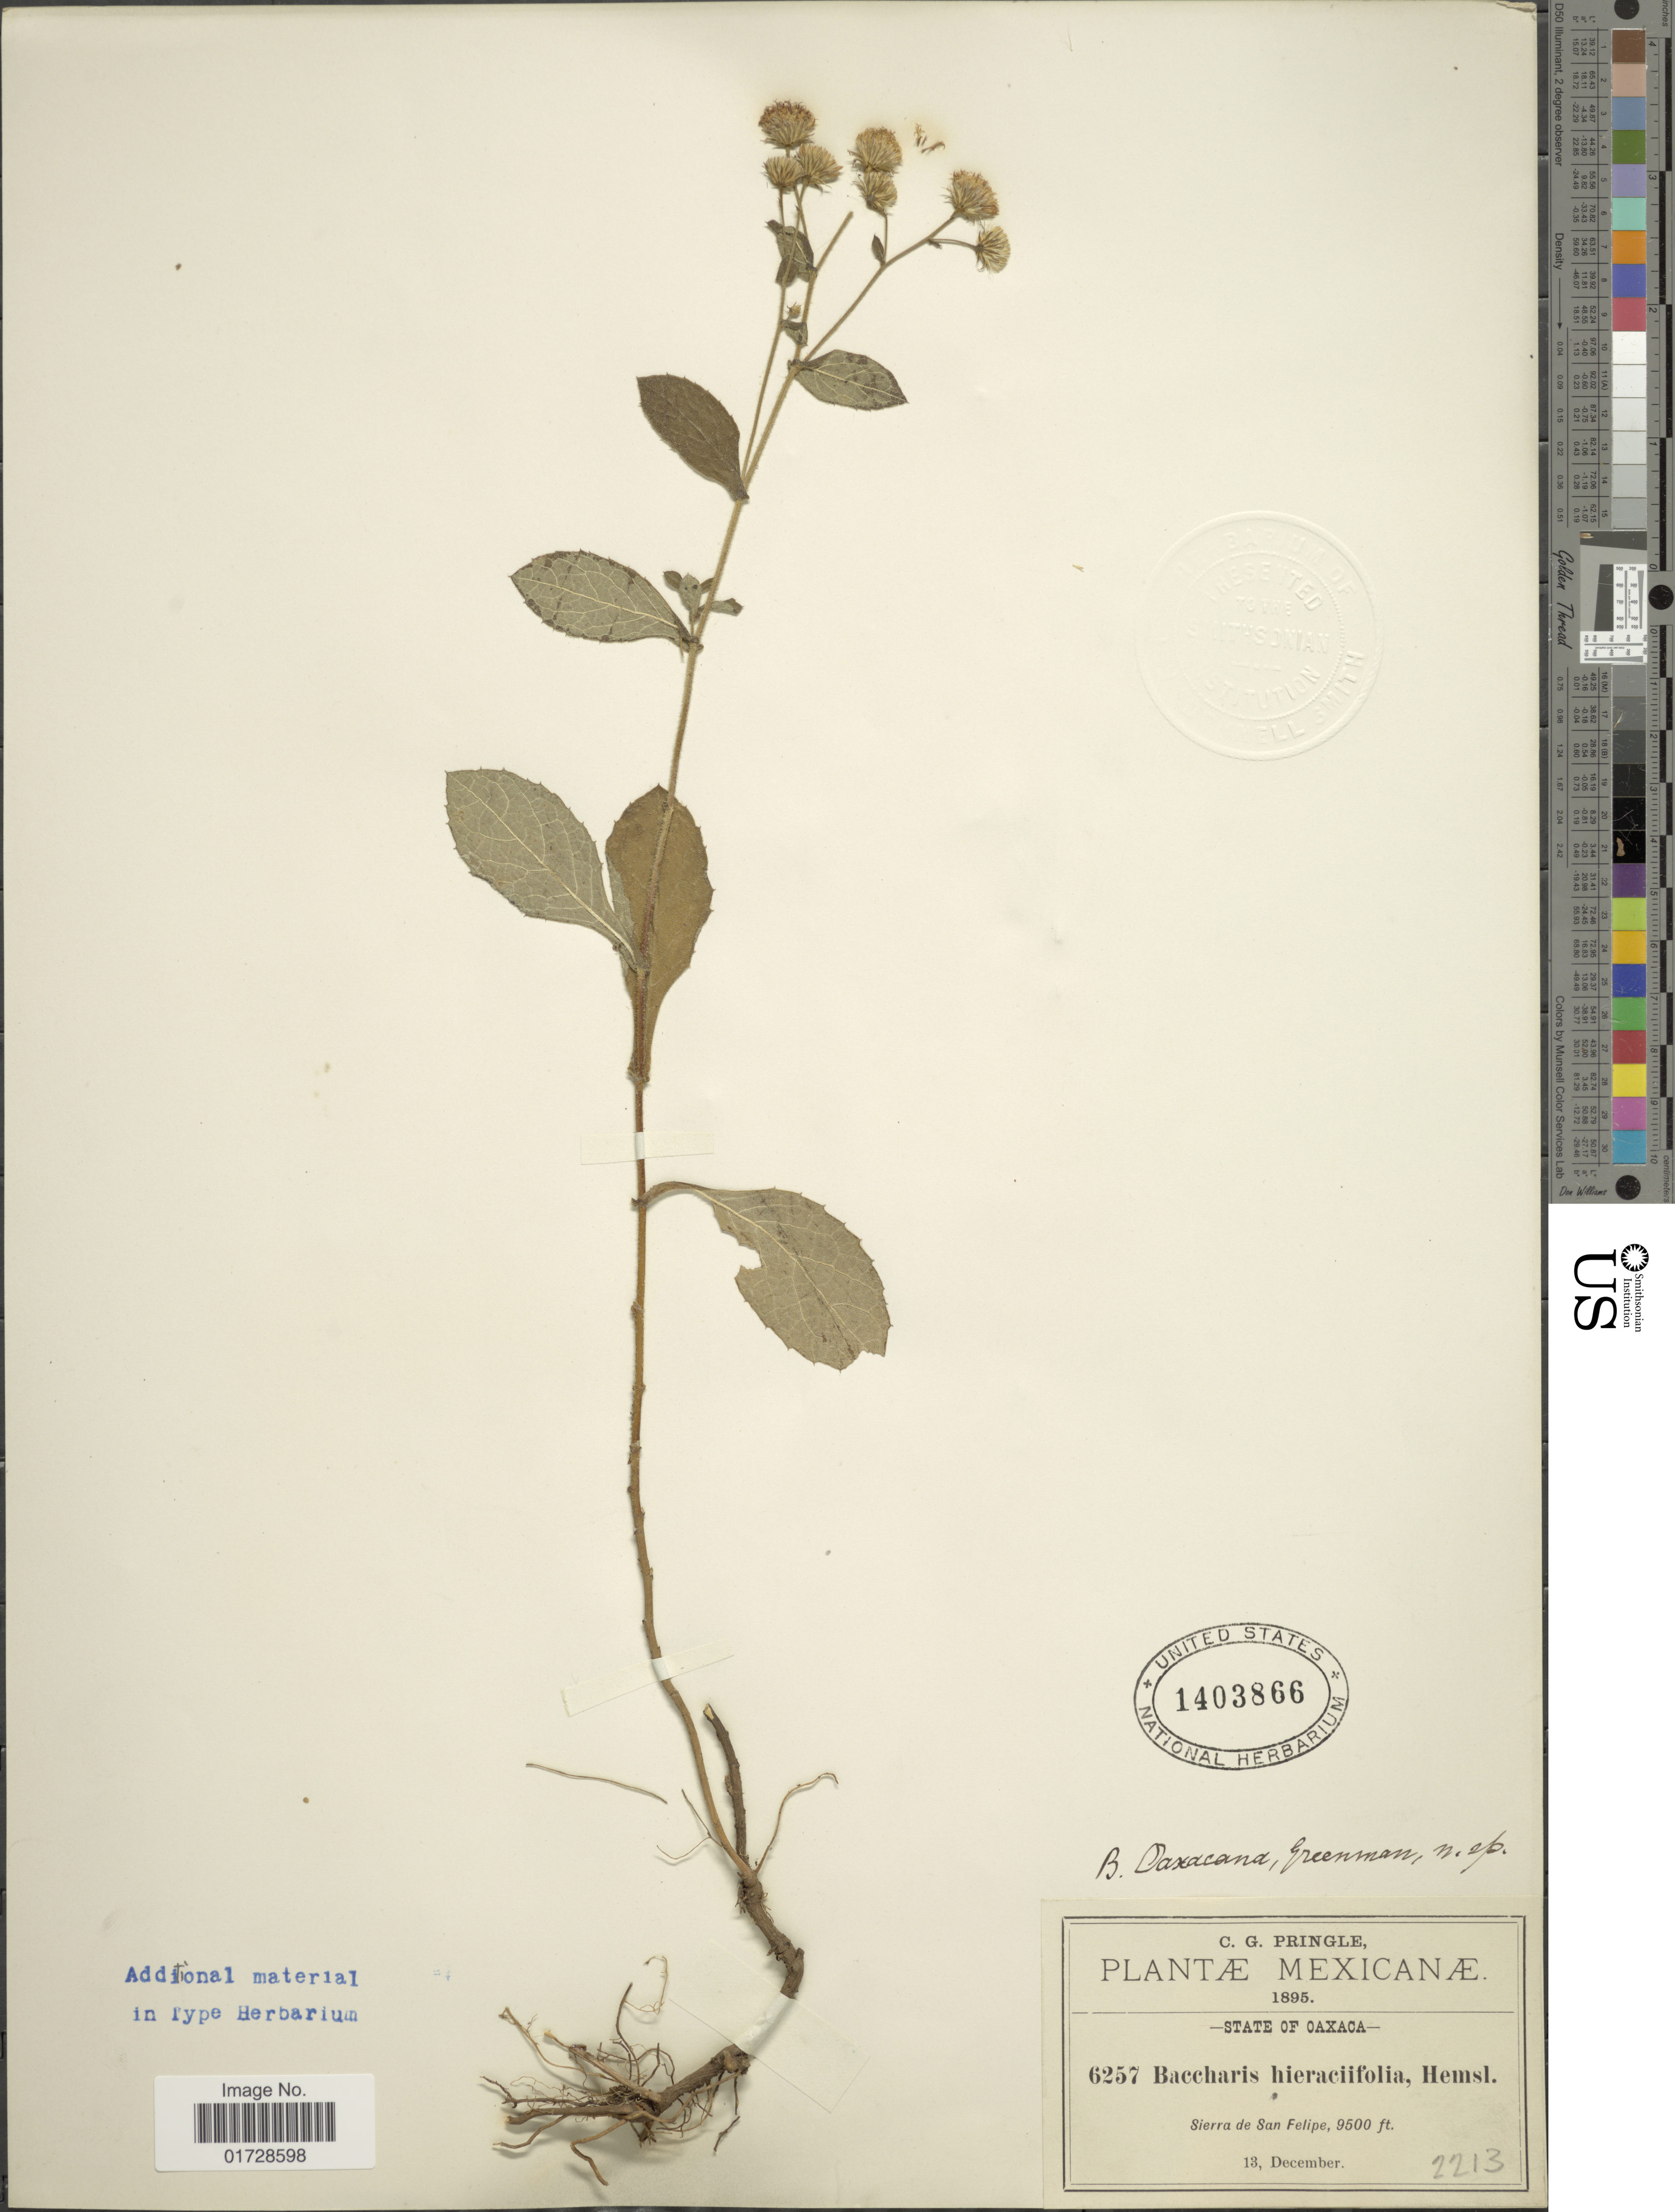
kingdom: Plantae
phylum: Tracheophyta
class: Magnoliopsida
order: Asterales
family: Asteraceae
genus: Archibaccharis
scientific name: Archibaccharis oaxacana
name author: (Greenm.) S.F. Blake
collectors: C. G. Pringle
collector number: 6257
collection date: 1895-12-13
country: Mexico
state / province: Oaxaca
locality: Sierra de San Felipe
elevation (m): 2896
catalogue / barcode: US 1403866